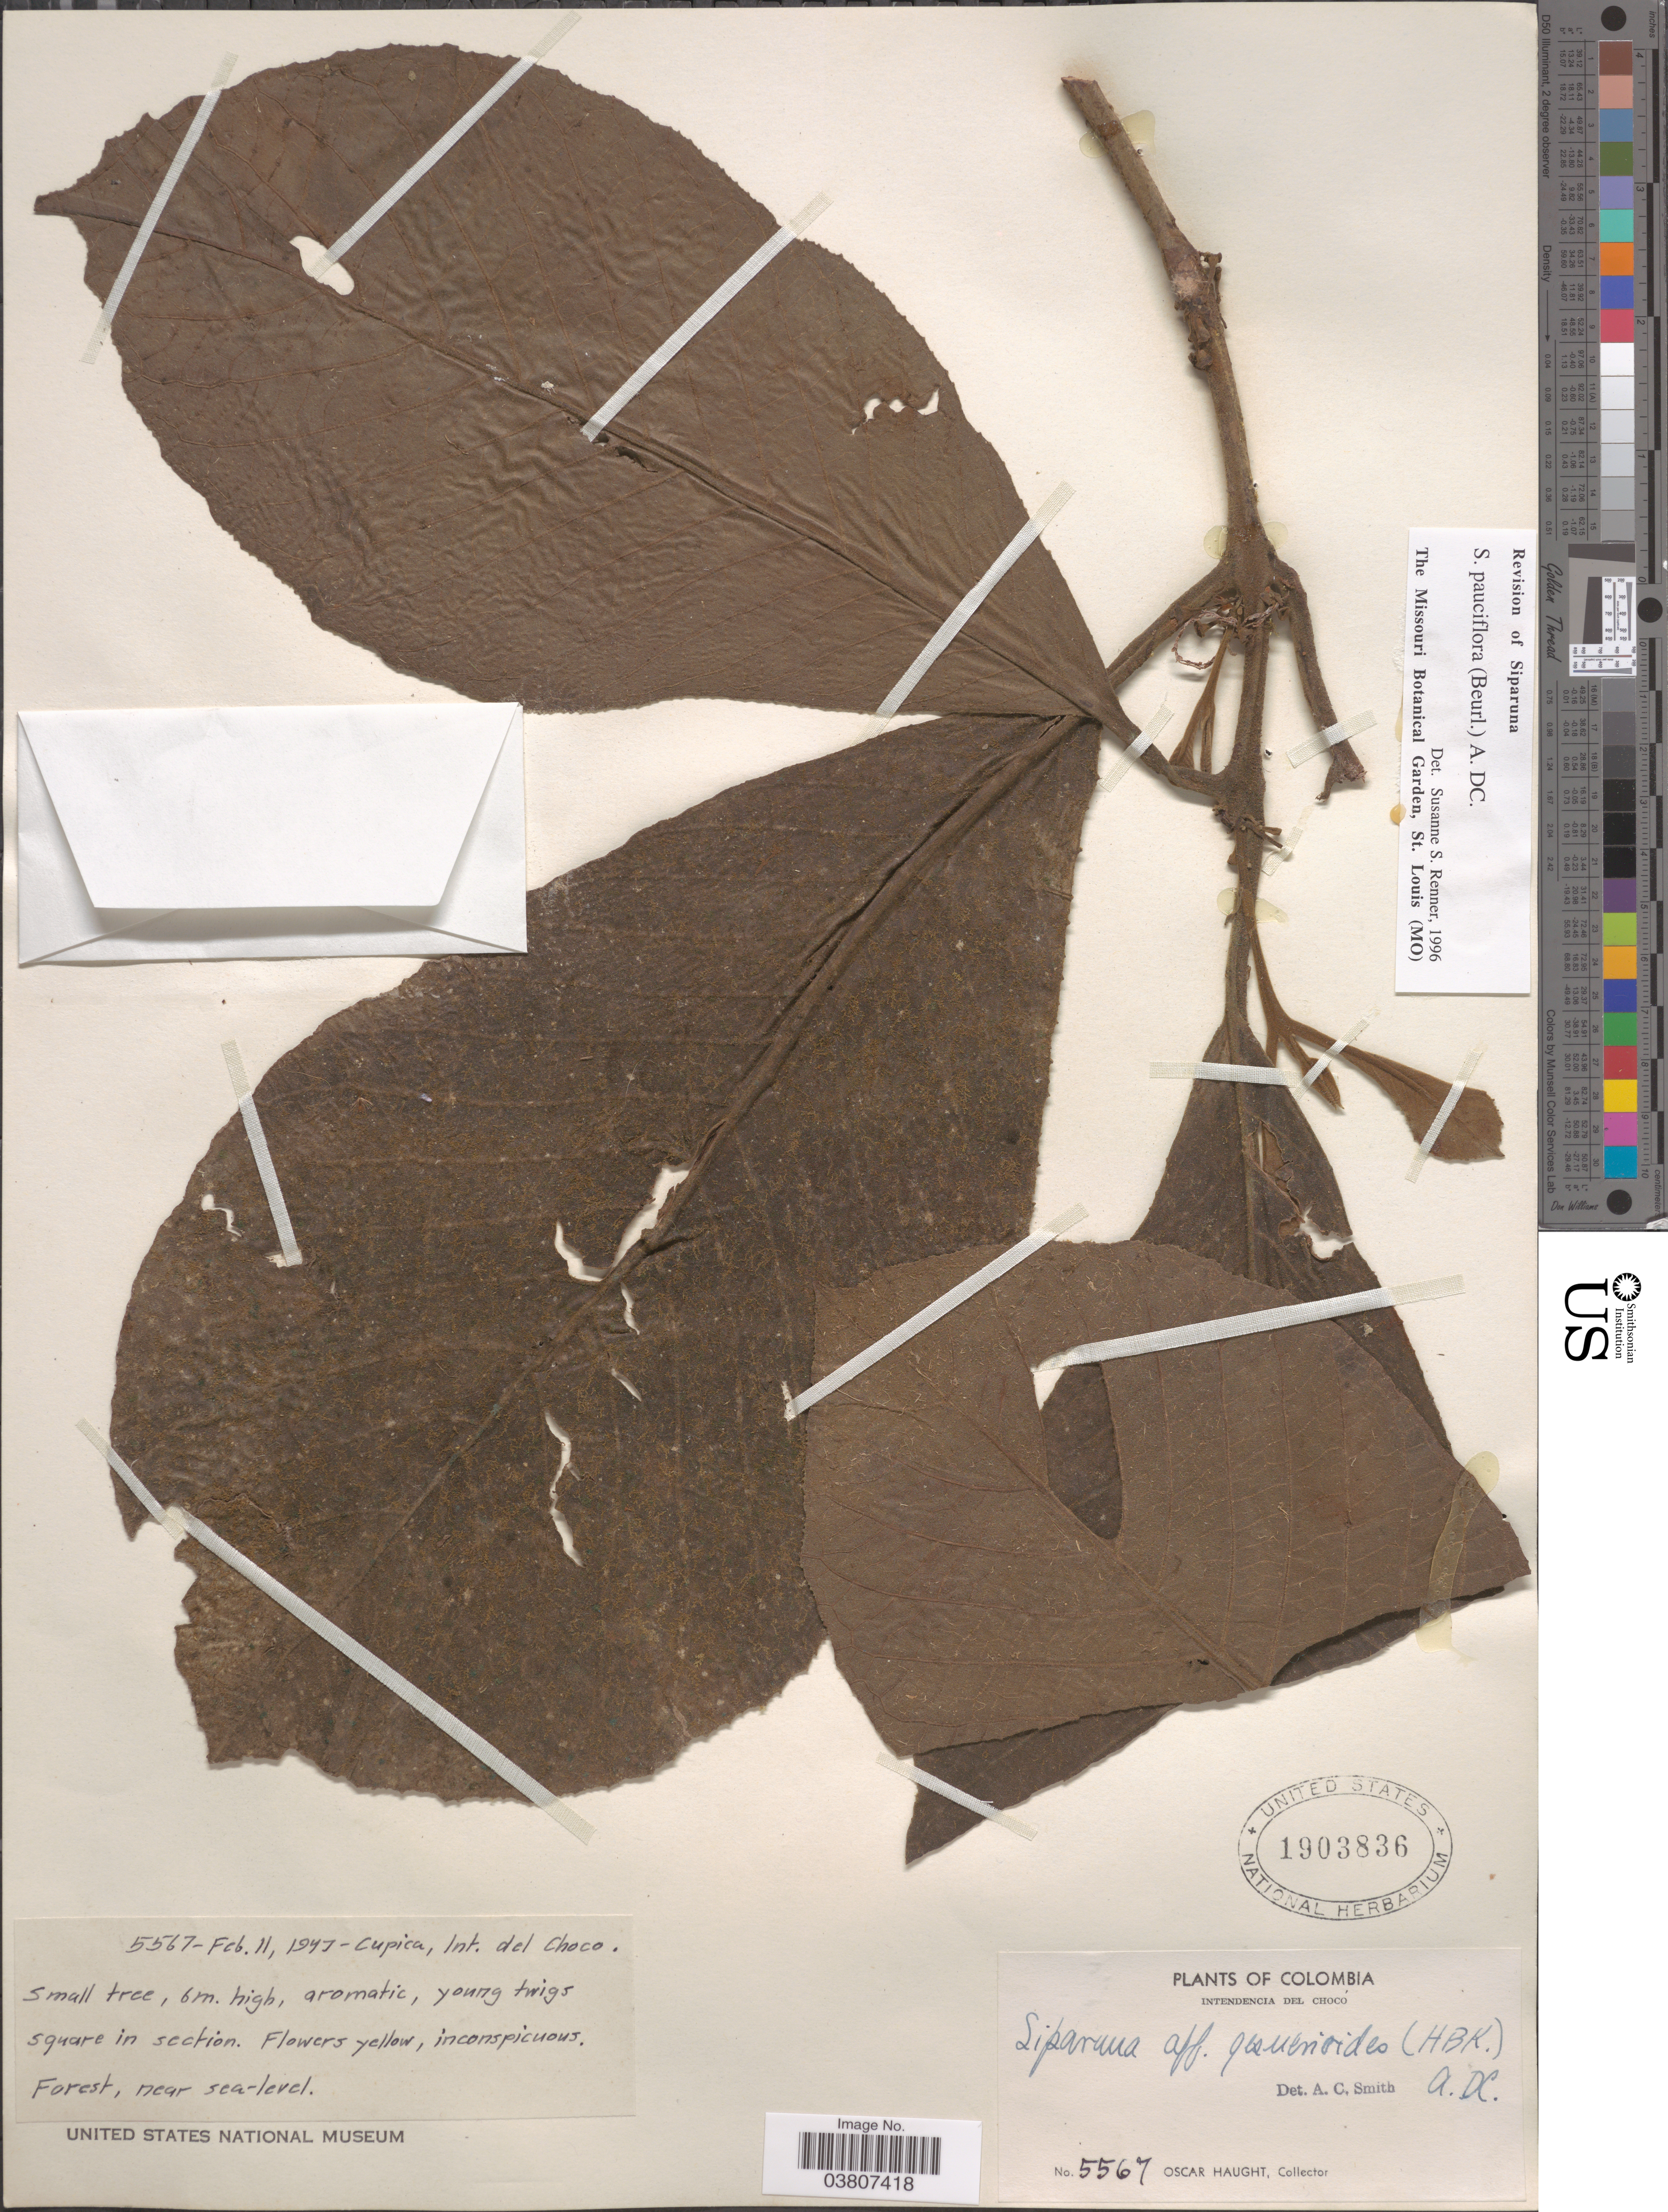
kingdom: Plantae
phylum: Tracheophyta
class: Magnoliopsida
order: Laurales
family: Siparunaceae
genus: Siparuna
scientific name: Siparuna pauciflora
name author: (Beurling) A. DC.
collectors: O. L. Haught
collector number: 5567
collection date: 1947-02-11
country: Colombia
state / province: Chocó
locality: Intendencia del Chocó.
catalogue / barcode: US 1903836